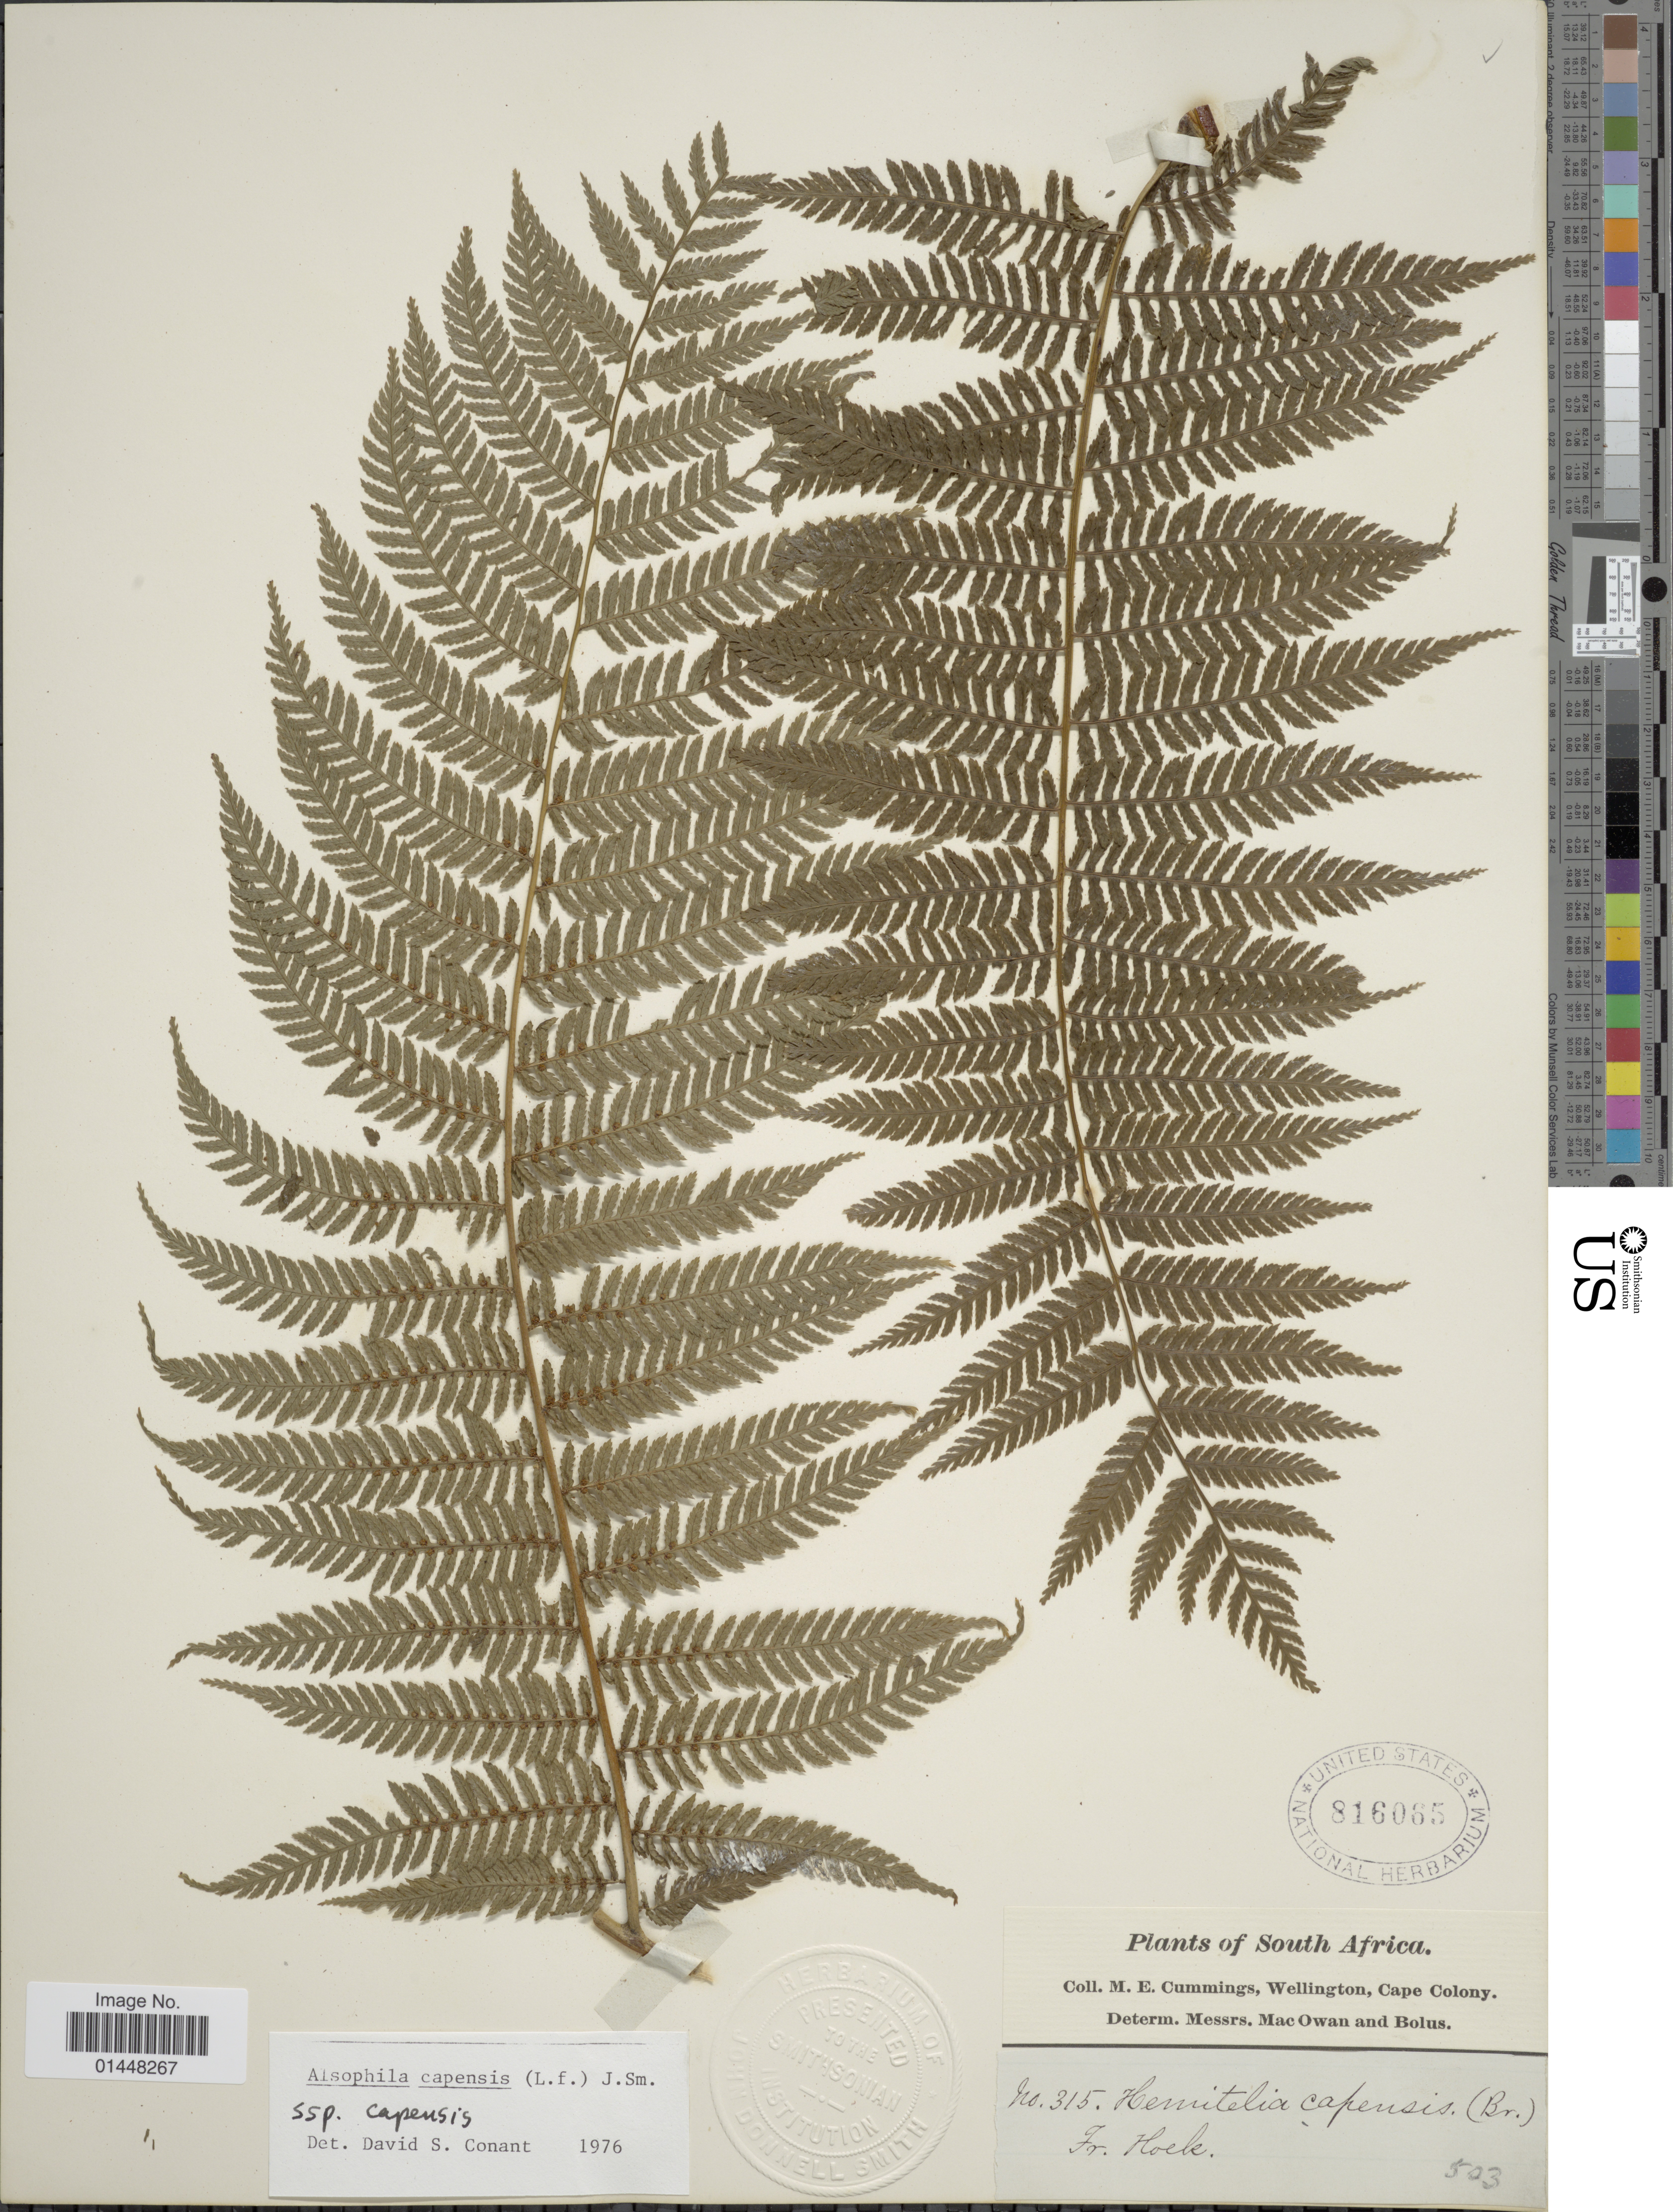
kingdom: Plantae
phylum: Tracheophyta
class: Polypodiopsida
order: Cyatheales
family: Cyatheaceae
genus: Gymnosphaera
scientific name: Gymnosphaera capensis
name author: (L. f.)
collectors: M. E. Cummings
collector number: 315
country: South Africa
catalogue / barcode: US 816065